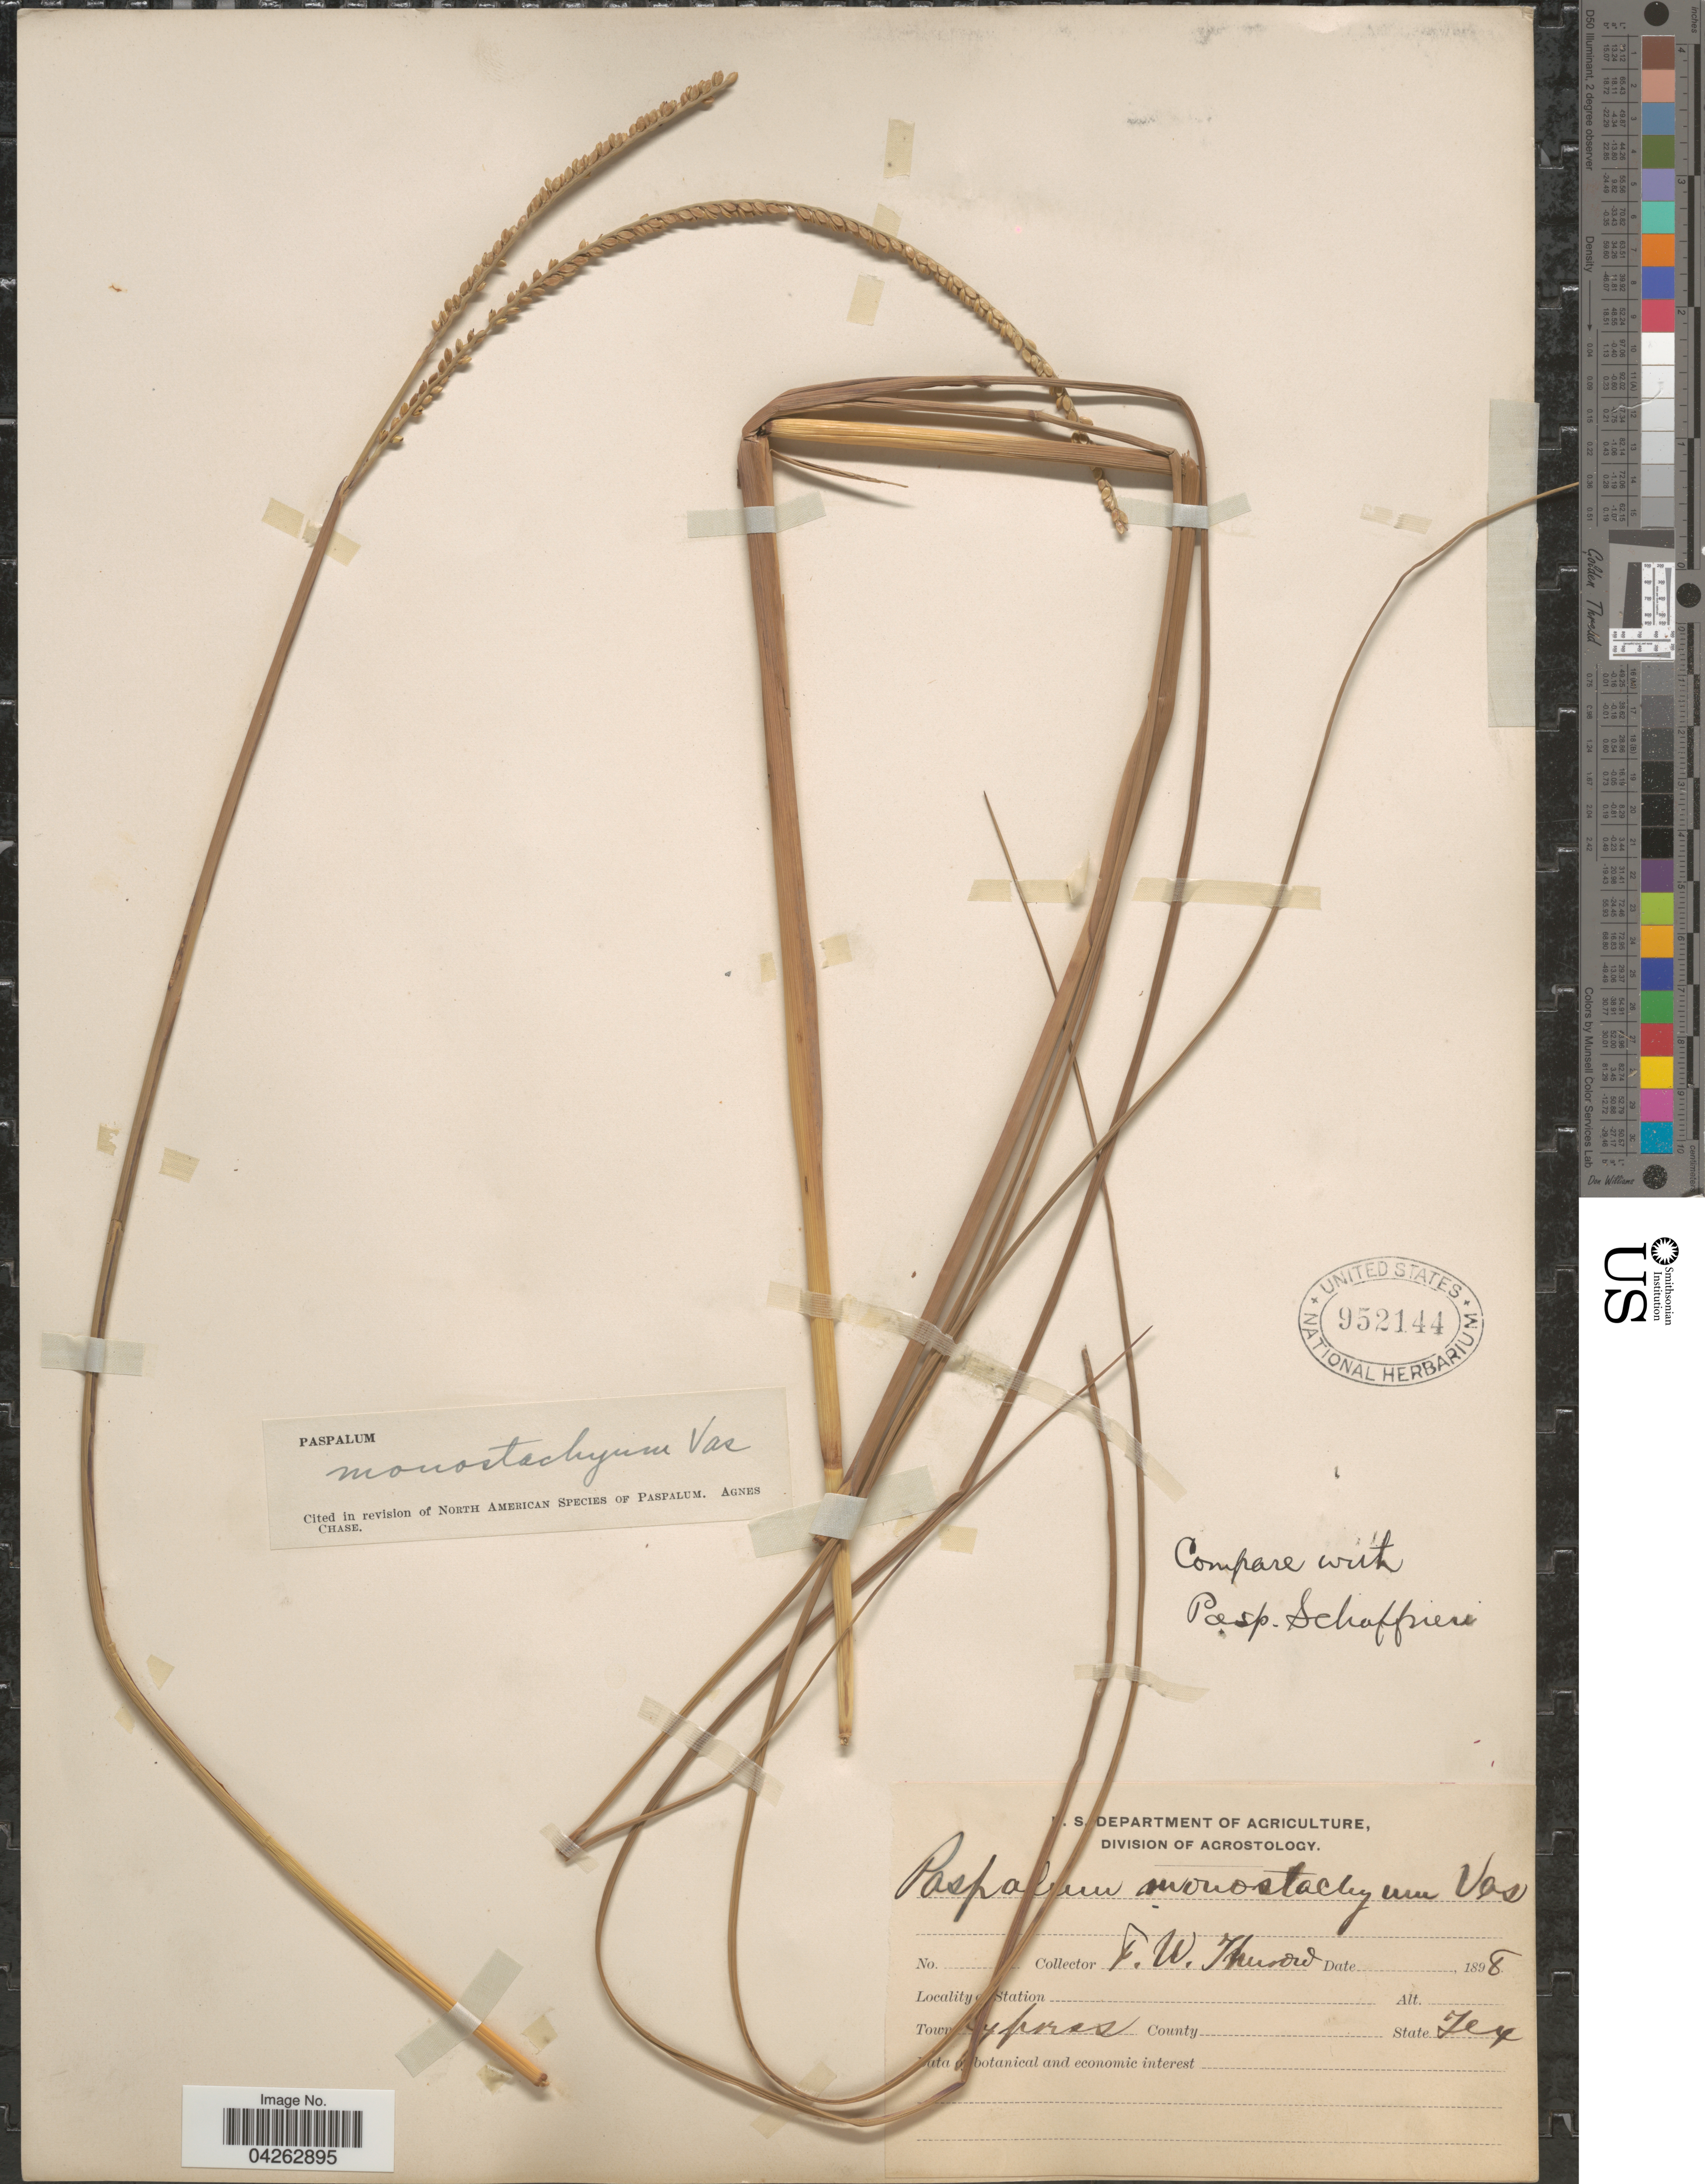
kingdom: Plantae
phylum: Tracheophyta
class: Liliopsida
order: Poales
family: Poaceae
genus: Paspalum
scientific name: Paspalum monostachyum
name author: Vasey ex Chapm.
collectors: F. W. Thurow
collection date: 1898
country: United States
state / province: Texas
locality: Town Cypress.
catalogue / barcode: US 952144